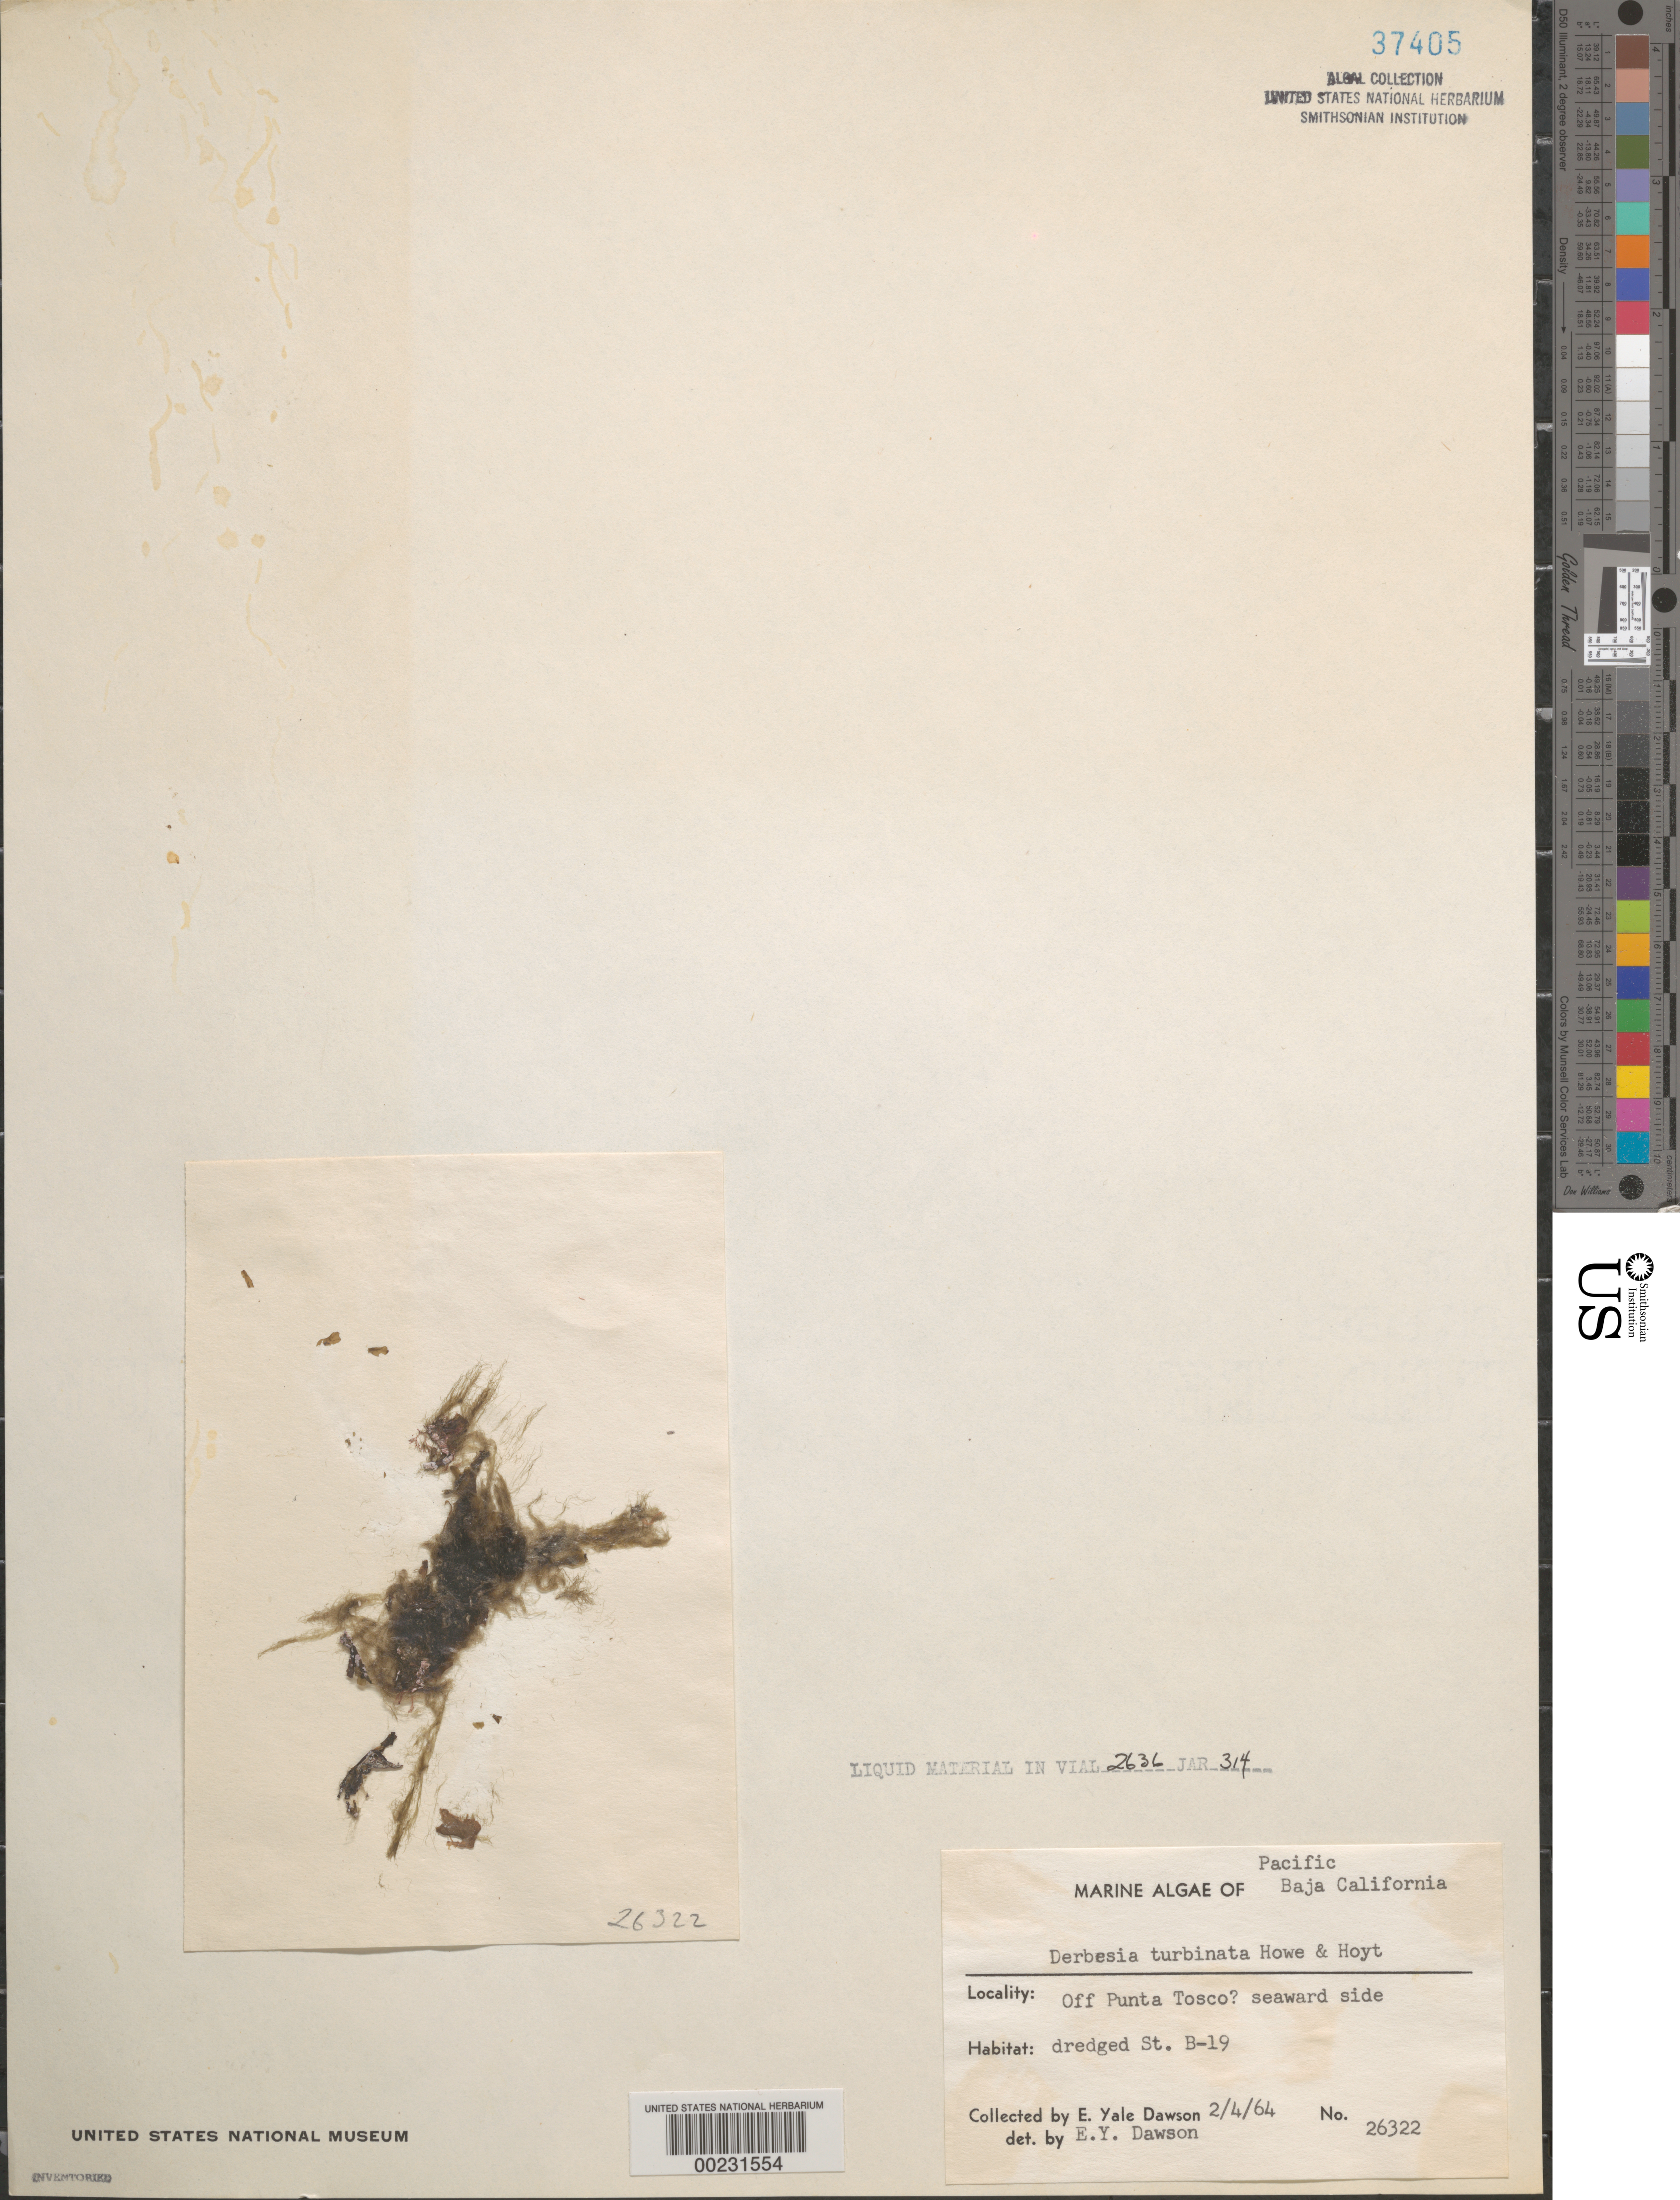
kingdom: Plantae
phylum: Chlorophyta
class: Ulvophyceae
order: Bryopsidales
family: Derbesiaceae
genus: Derbesia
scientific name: Derbesia turbinata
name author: M. Howe & Hoyt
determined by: Dawson, E. Y.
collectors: E. Y. Dawson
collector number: EYD 26322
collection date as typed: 04 Feb 1964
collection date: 1964-02-04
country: Mexico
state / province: Baja California Sur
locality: Off Punta Tosca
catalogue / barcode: US 37405